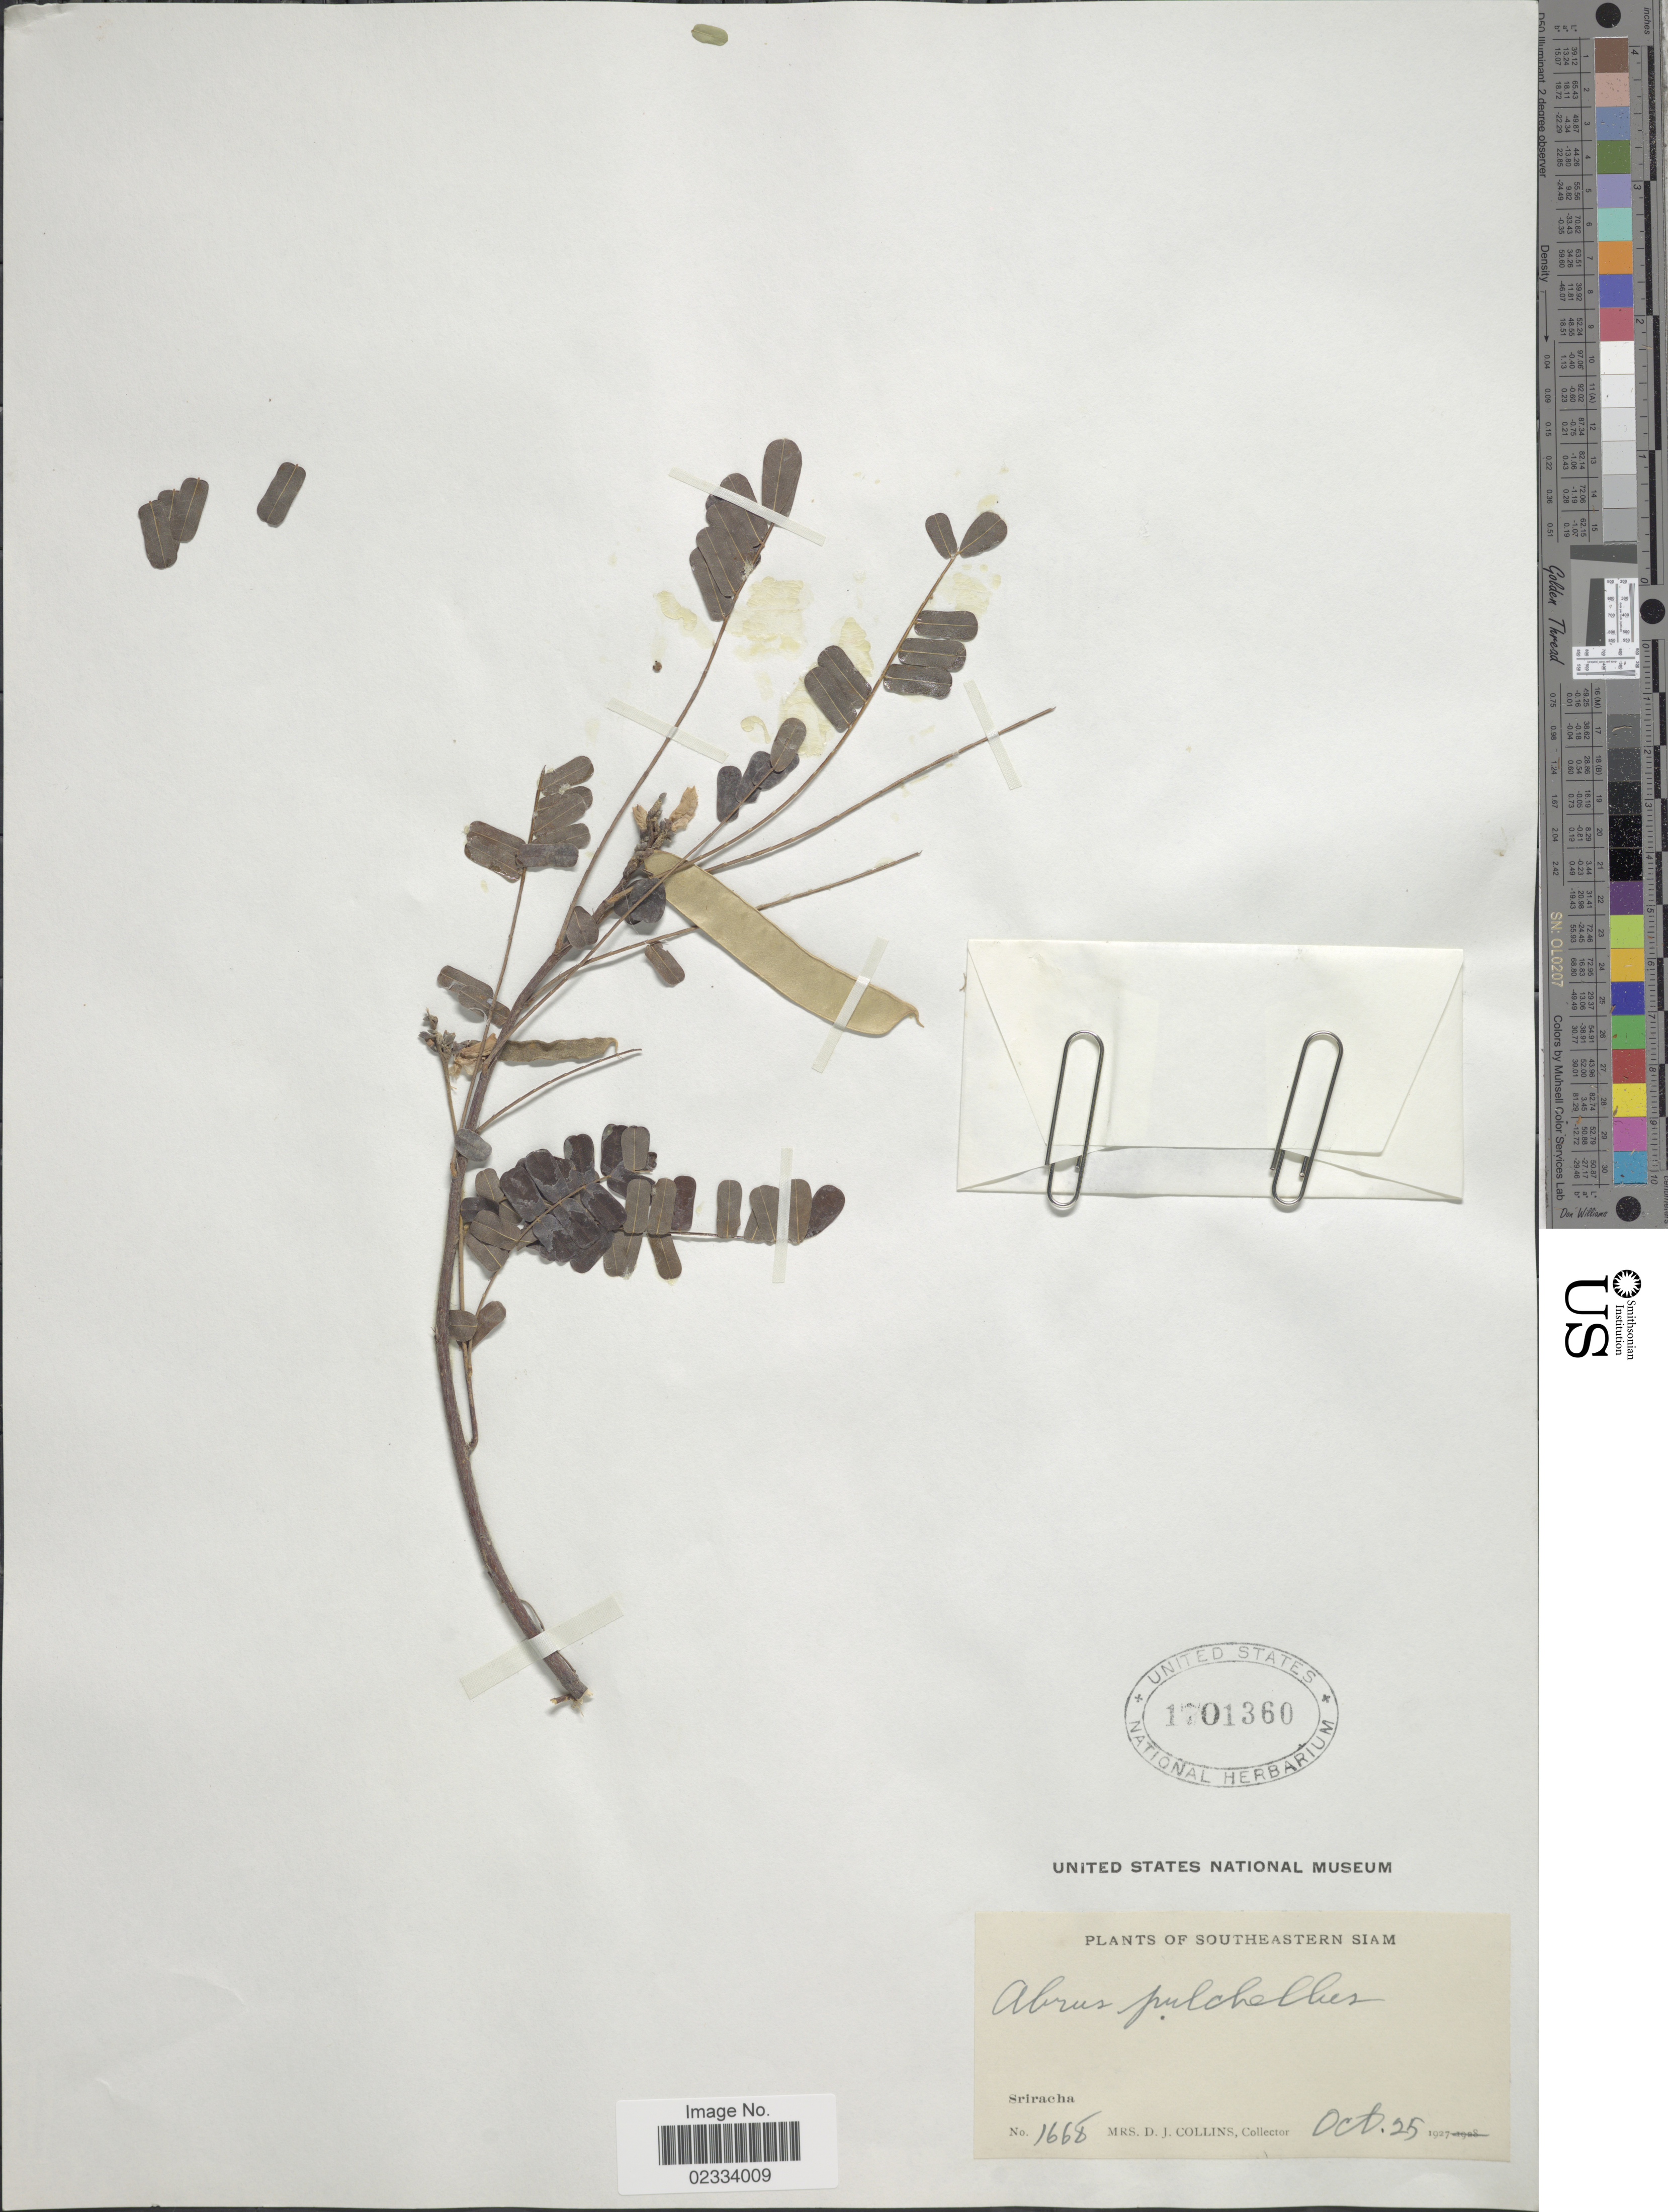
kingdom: Plantae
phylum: Tracheophyta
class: Magnoliopsida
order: Fabales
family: Fabaceae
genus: Abrus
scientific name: Abrus pulchellus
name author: Wall.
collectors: Mrs. D. J. Collins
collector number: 1668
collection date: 1927-10-25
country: Thailand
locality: Southeastern Siam. Sriracha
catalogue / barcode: US 1701360